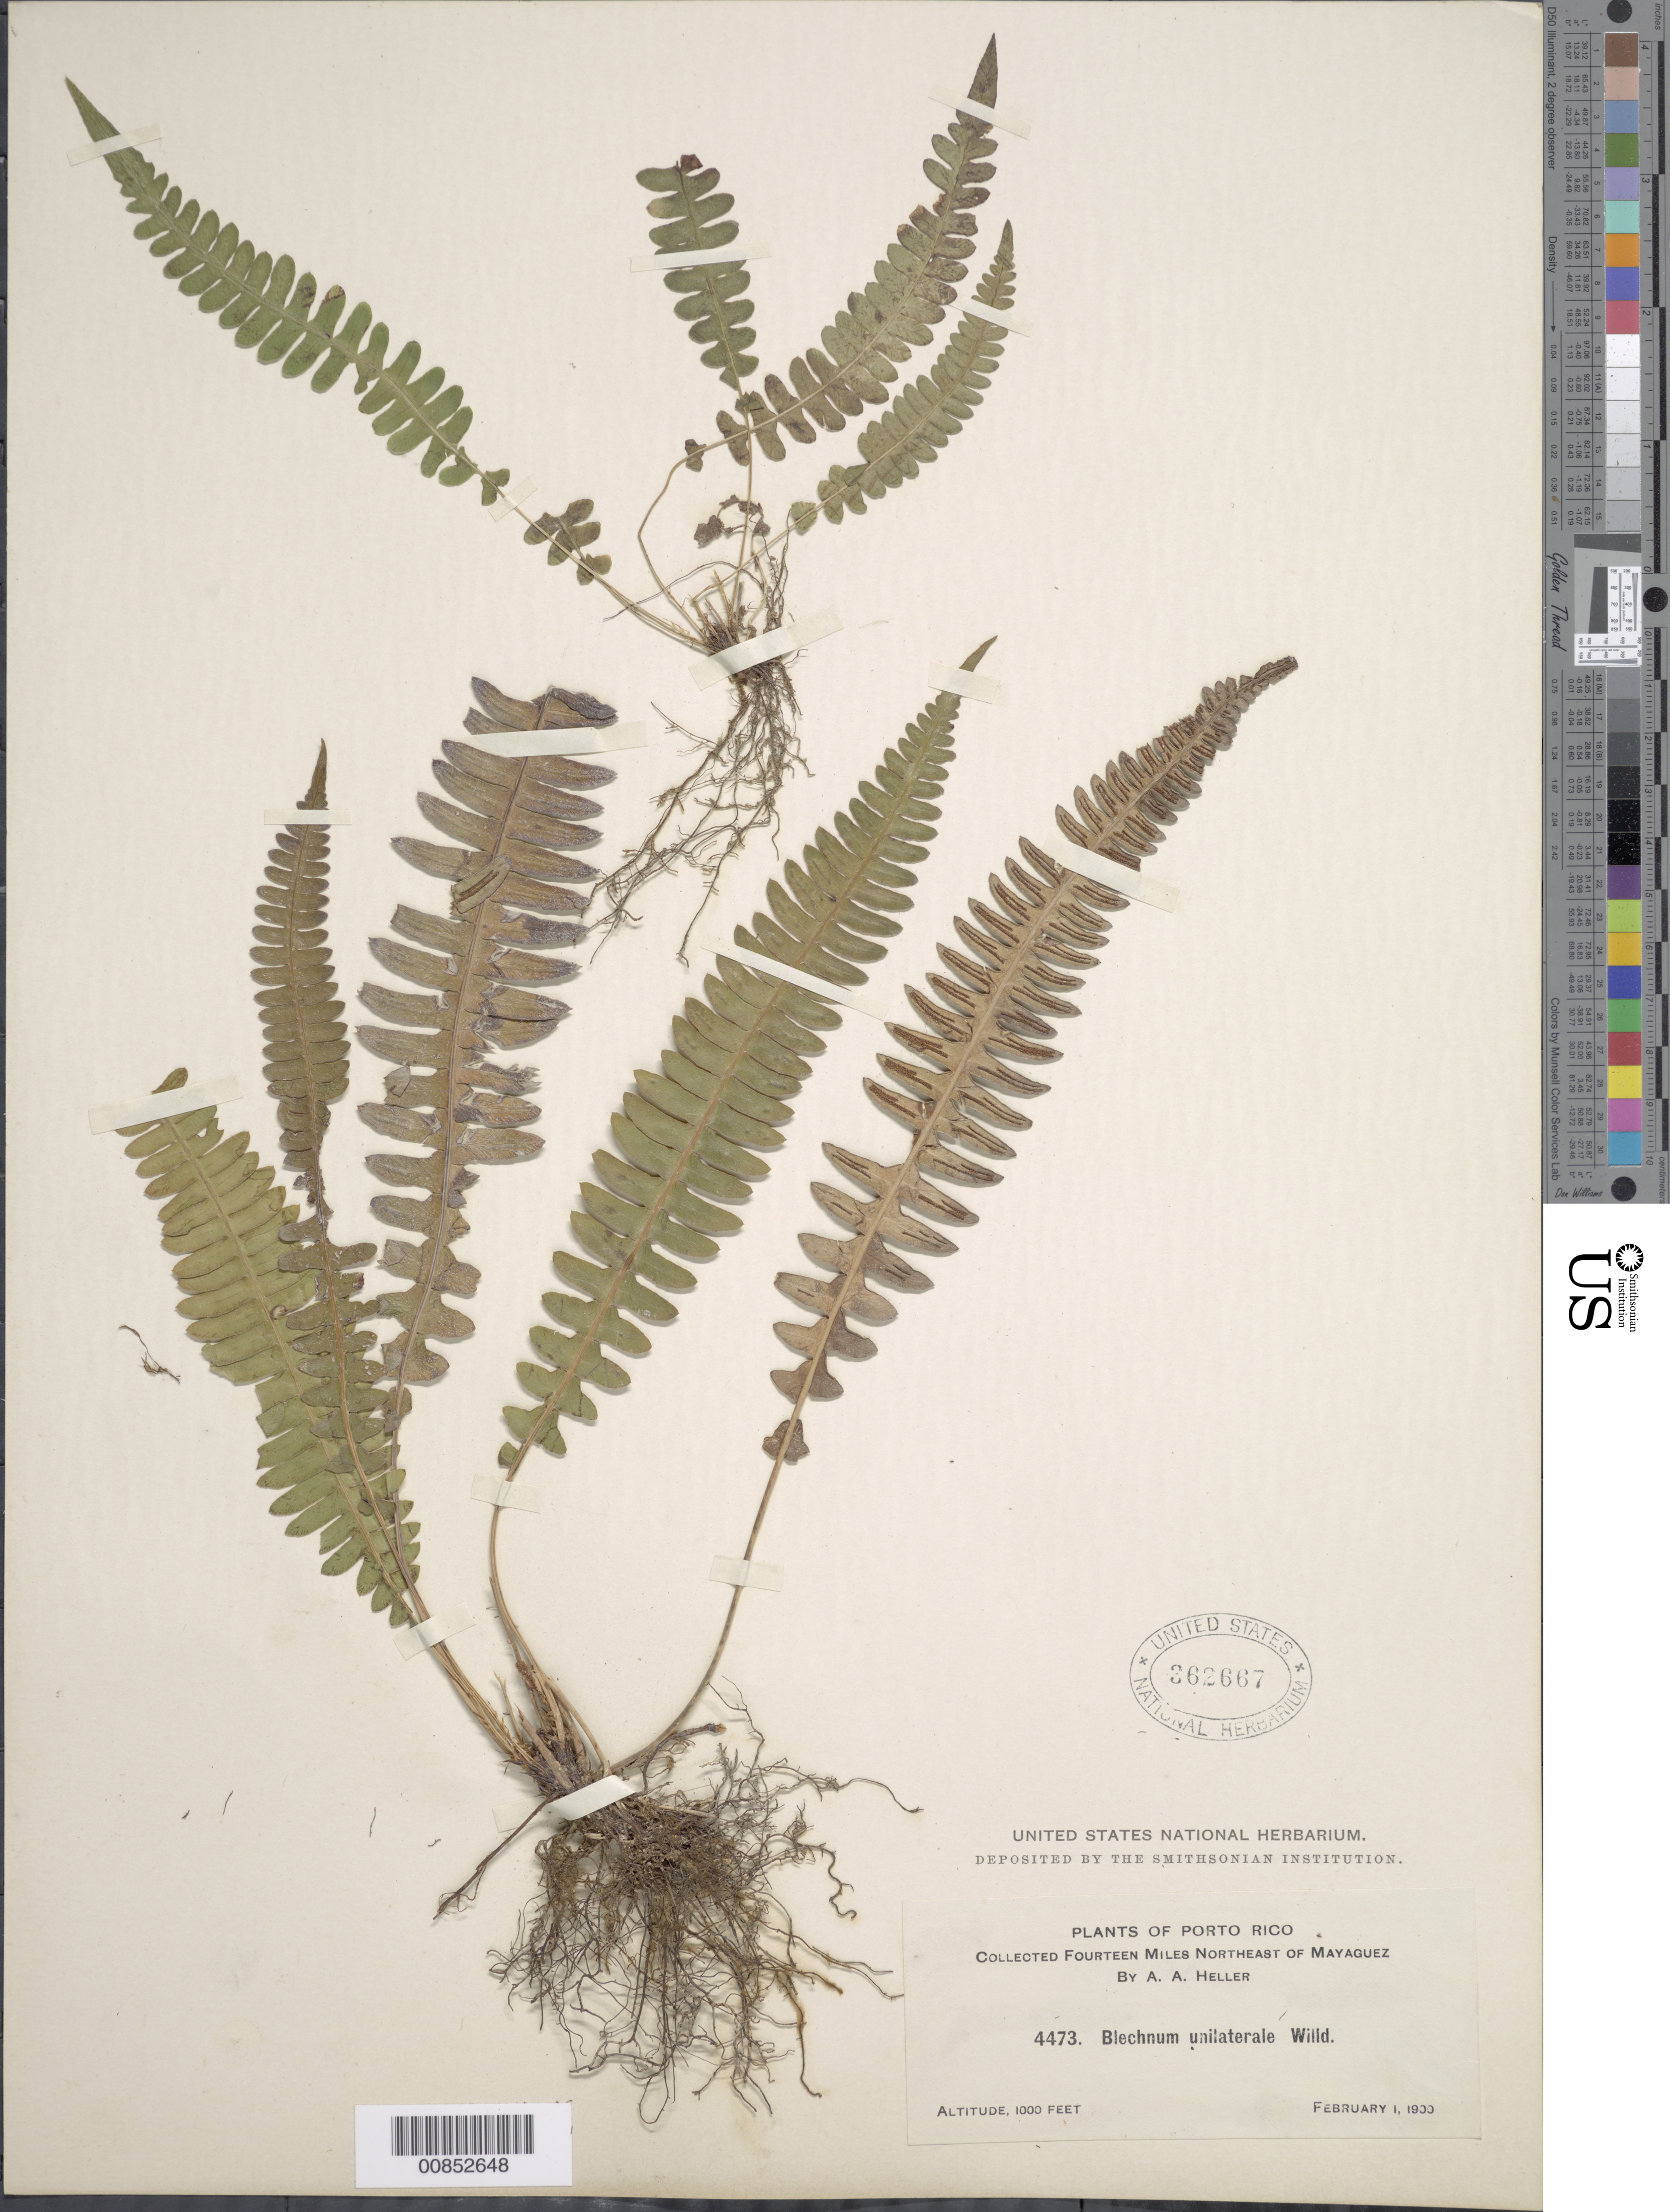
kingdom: Plantae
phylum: Tracheophyta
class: Polypodiopsida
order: Polypodiales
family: Blechnaceae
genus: Blechnum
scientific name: Blechnum unilaterale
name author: Sw.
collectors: A. A. Heller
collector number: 4473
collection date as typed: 01 Feb 1900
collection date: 1900-02-01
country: Puerto Rico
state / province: Mayagüez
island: Puerto Rico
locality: Mayaguez, 14 miles N of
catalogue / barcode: US 362667